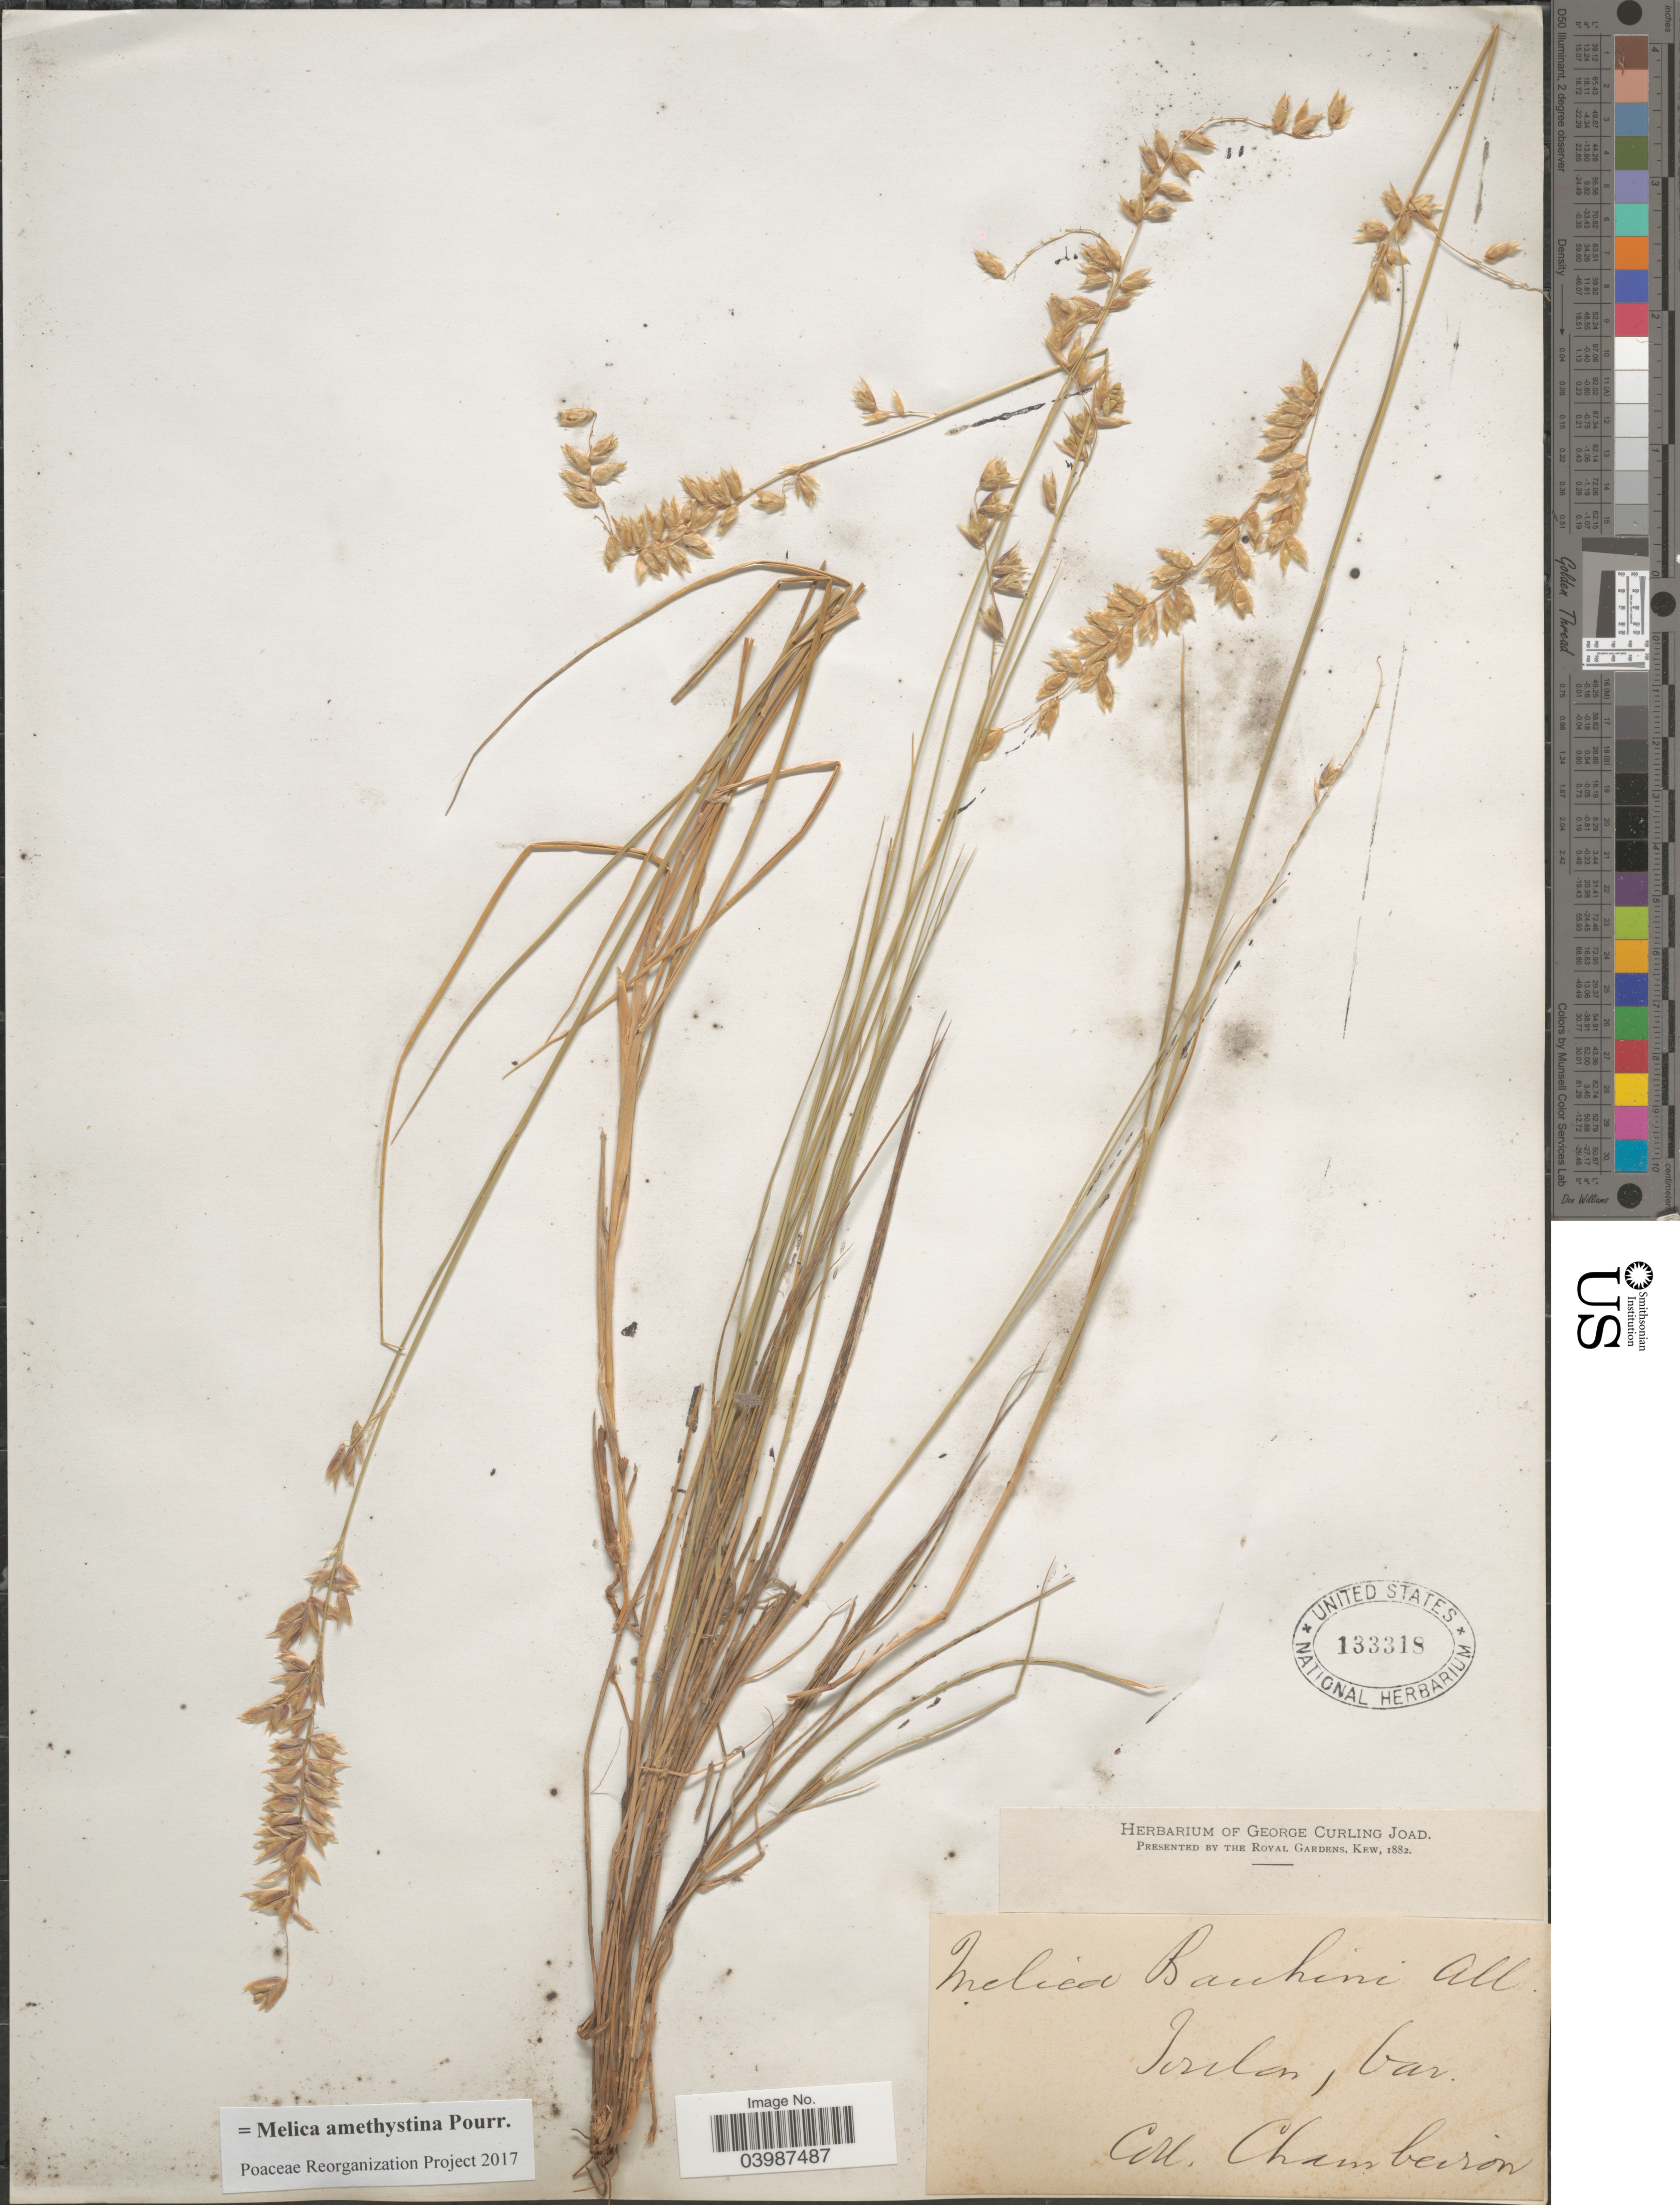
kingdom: Plantae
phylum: Tracheophyta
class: Liliopsida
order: Poales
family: Poaceae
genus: Melica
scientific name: Melica amethystina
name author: Pourr.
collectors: Chambeiron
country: France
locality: Toulon, Var.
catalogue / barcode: US 133318